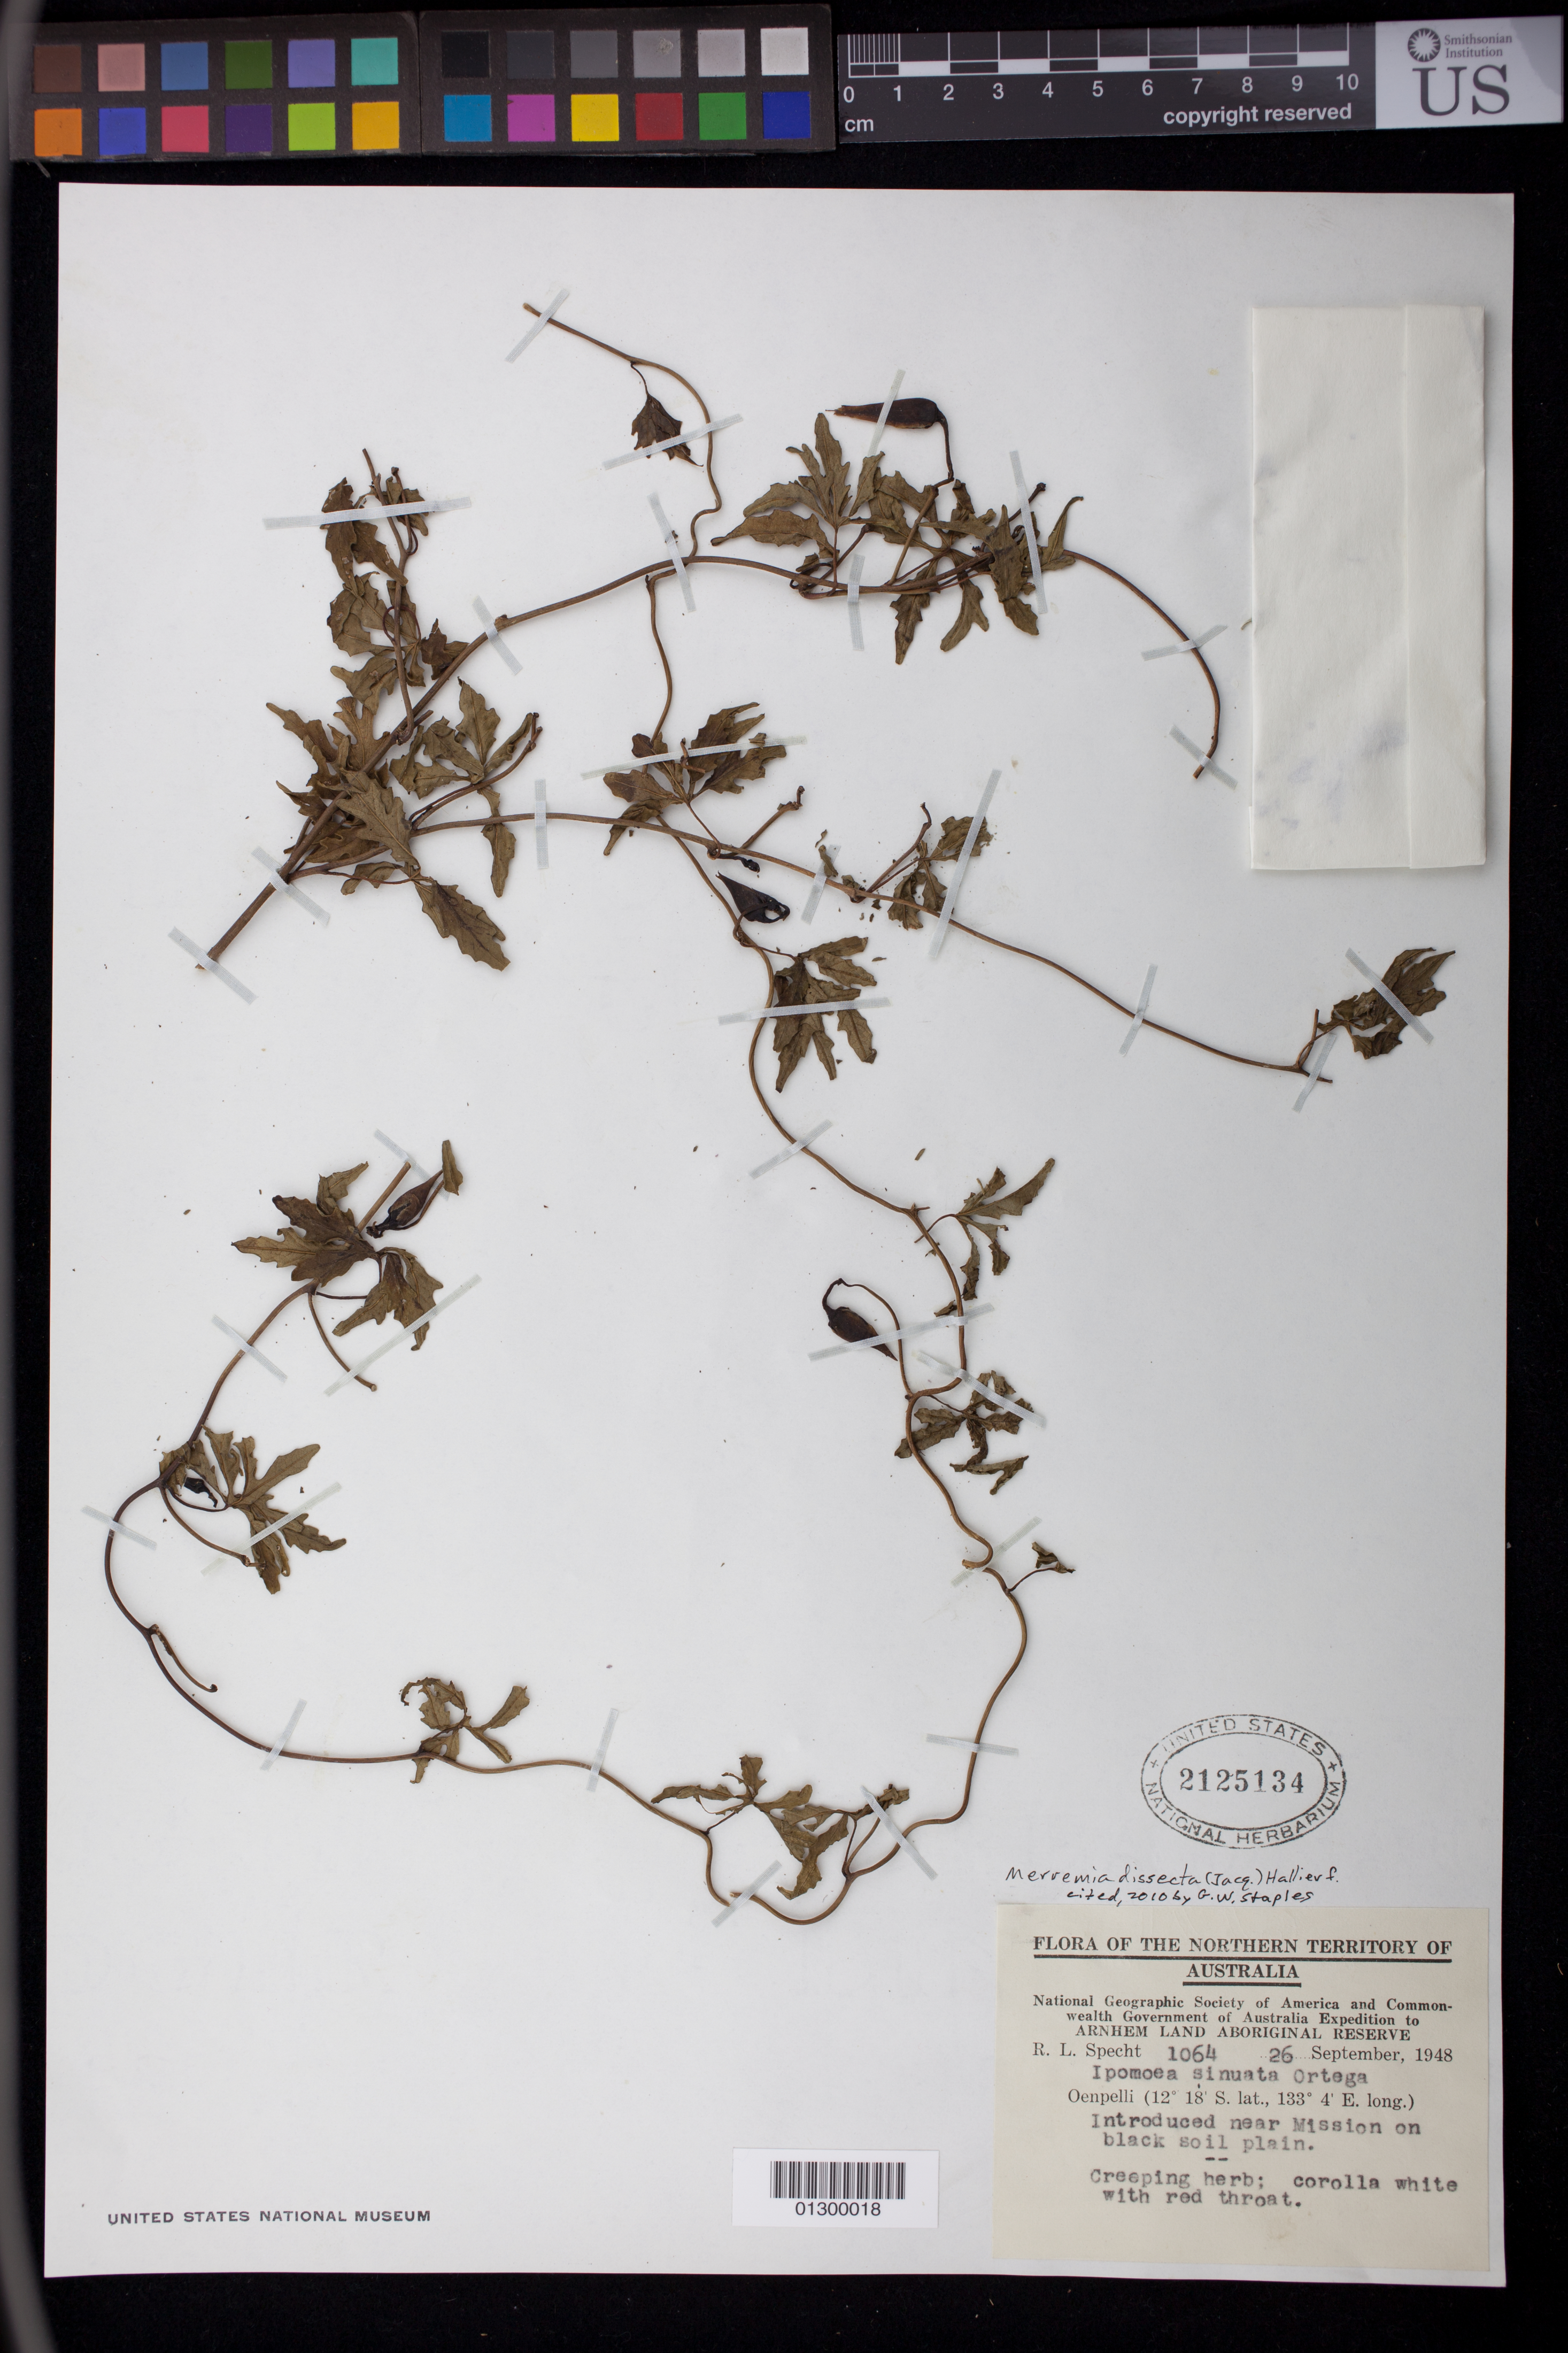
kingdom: Plantae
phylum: Tracheophyta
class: Magnoliopsida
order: Solanales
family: Convolvulaceae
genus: Distimake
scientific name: Distimake dissectus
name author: (Jacq.) A. R. Simões & Staples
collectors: R. L. Specht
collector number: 1064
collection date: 1948-09-26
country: Australia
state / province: Northern Territory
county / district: West Arnhem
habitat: Introduced near Mission on black soil plain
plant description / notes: Creeping herb; corolla white with red throat.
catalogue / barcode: US 2125134